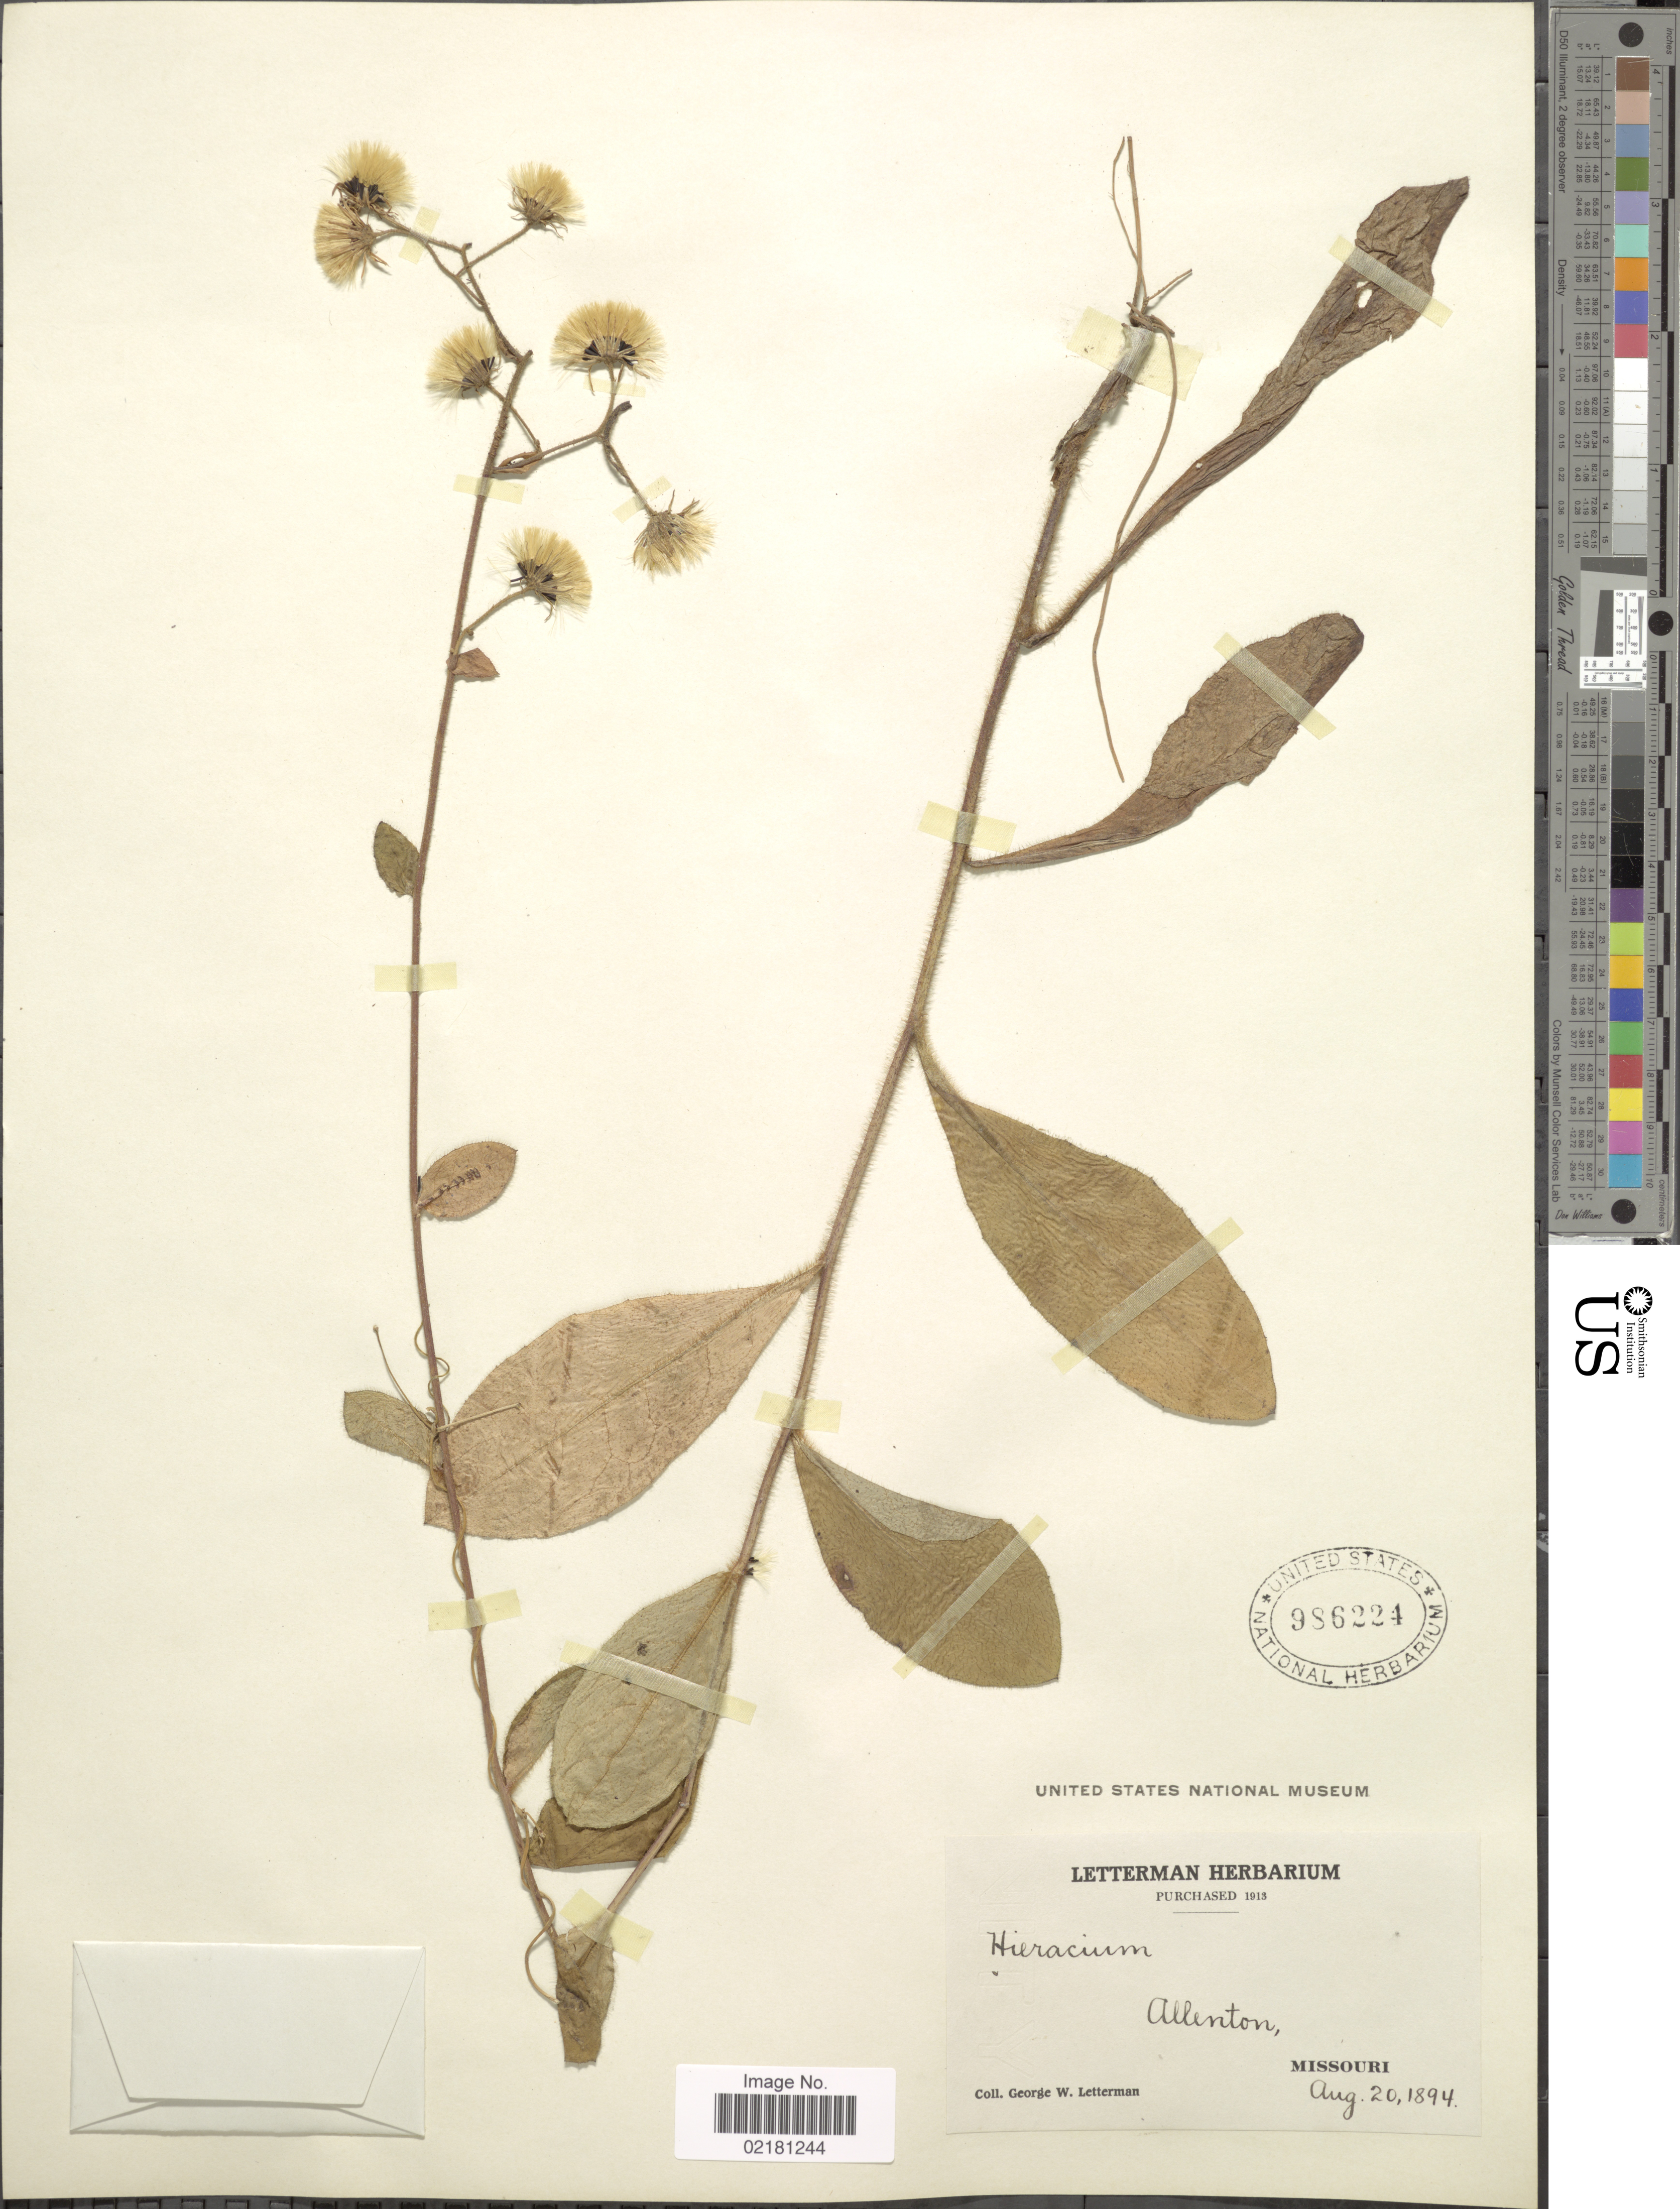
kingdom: Plantae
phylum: Tracheophyta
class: Magnoliopsida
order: Asterales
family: Asteraceae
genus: Hieracium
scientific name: Hieracium repandulare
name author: Druce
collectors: G. W. Letterman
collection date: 1894-08-20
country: United States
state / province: Missouri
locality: Allenton.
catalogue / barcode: US 986224